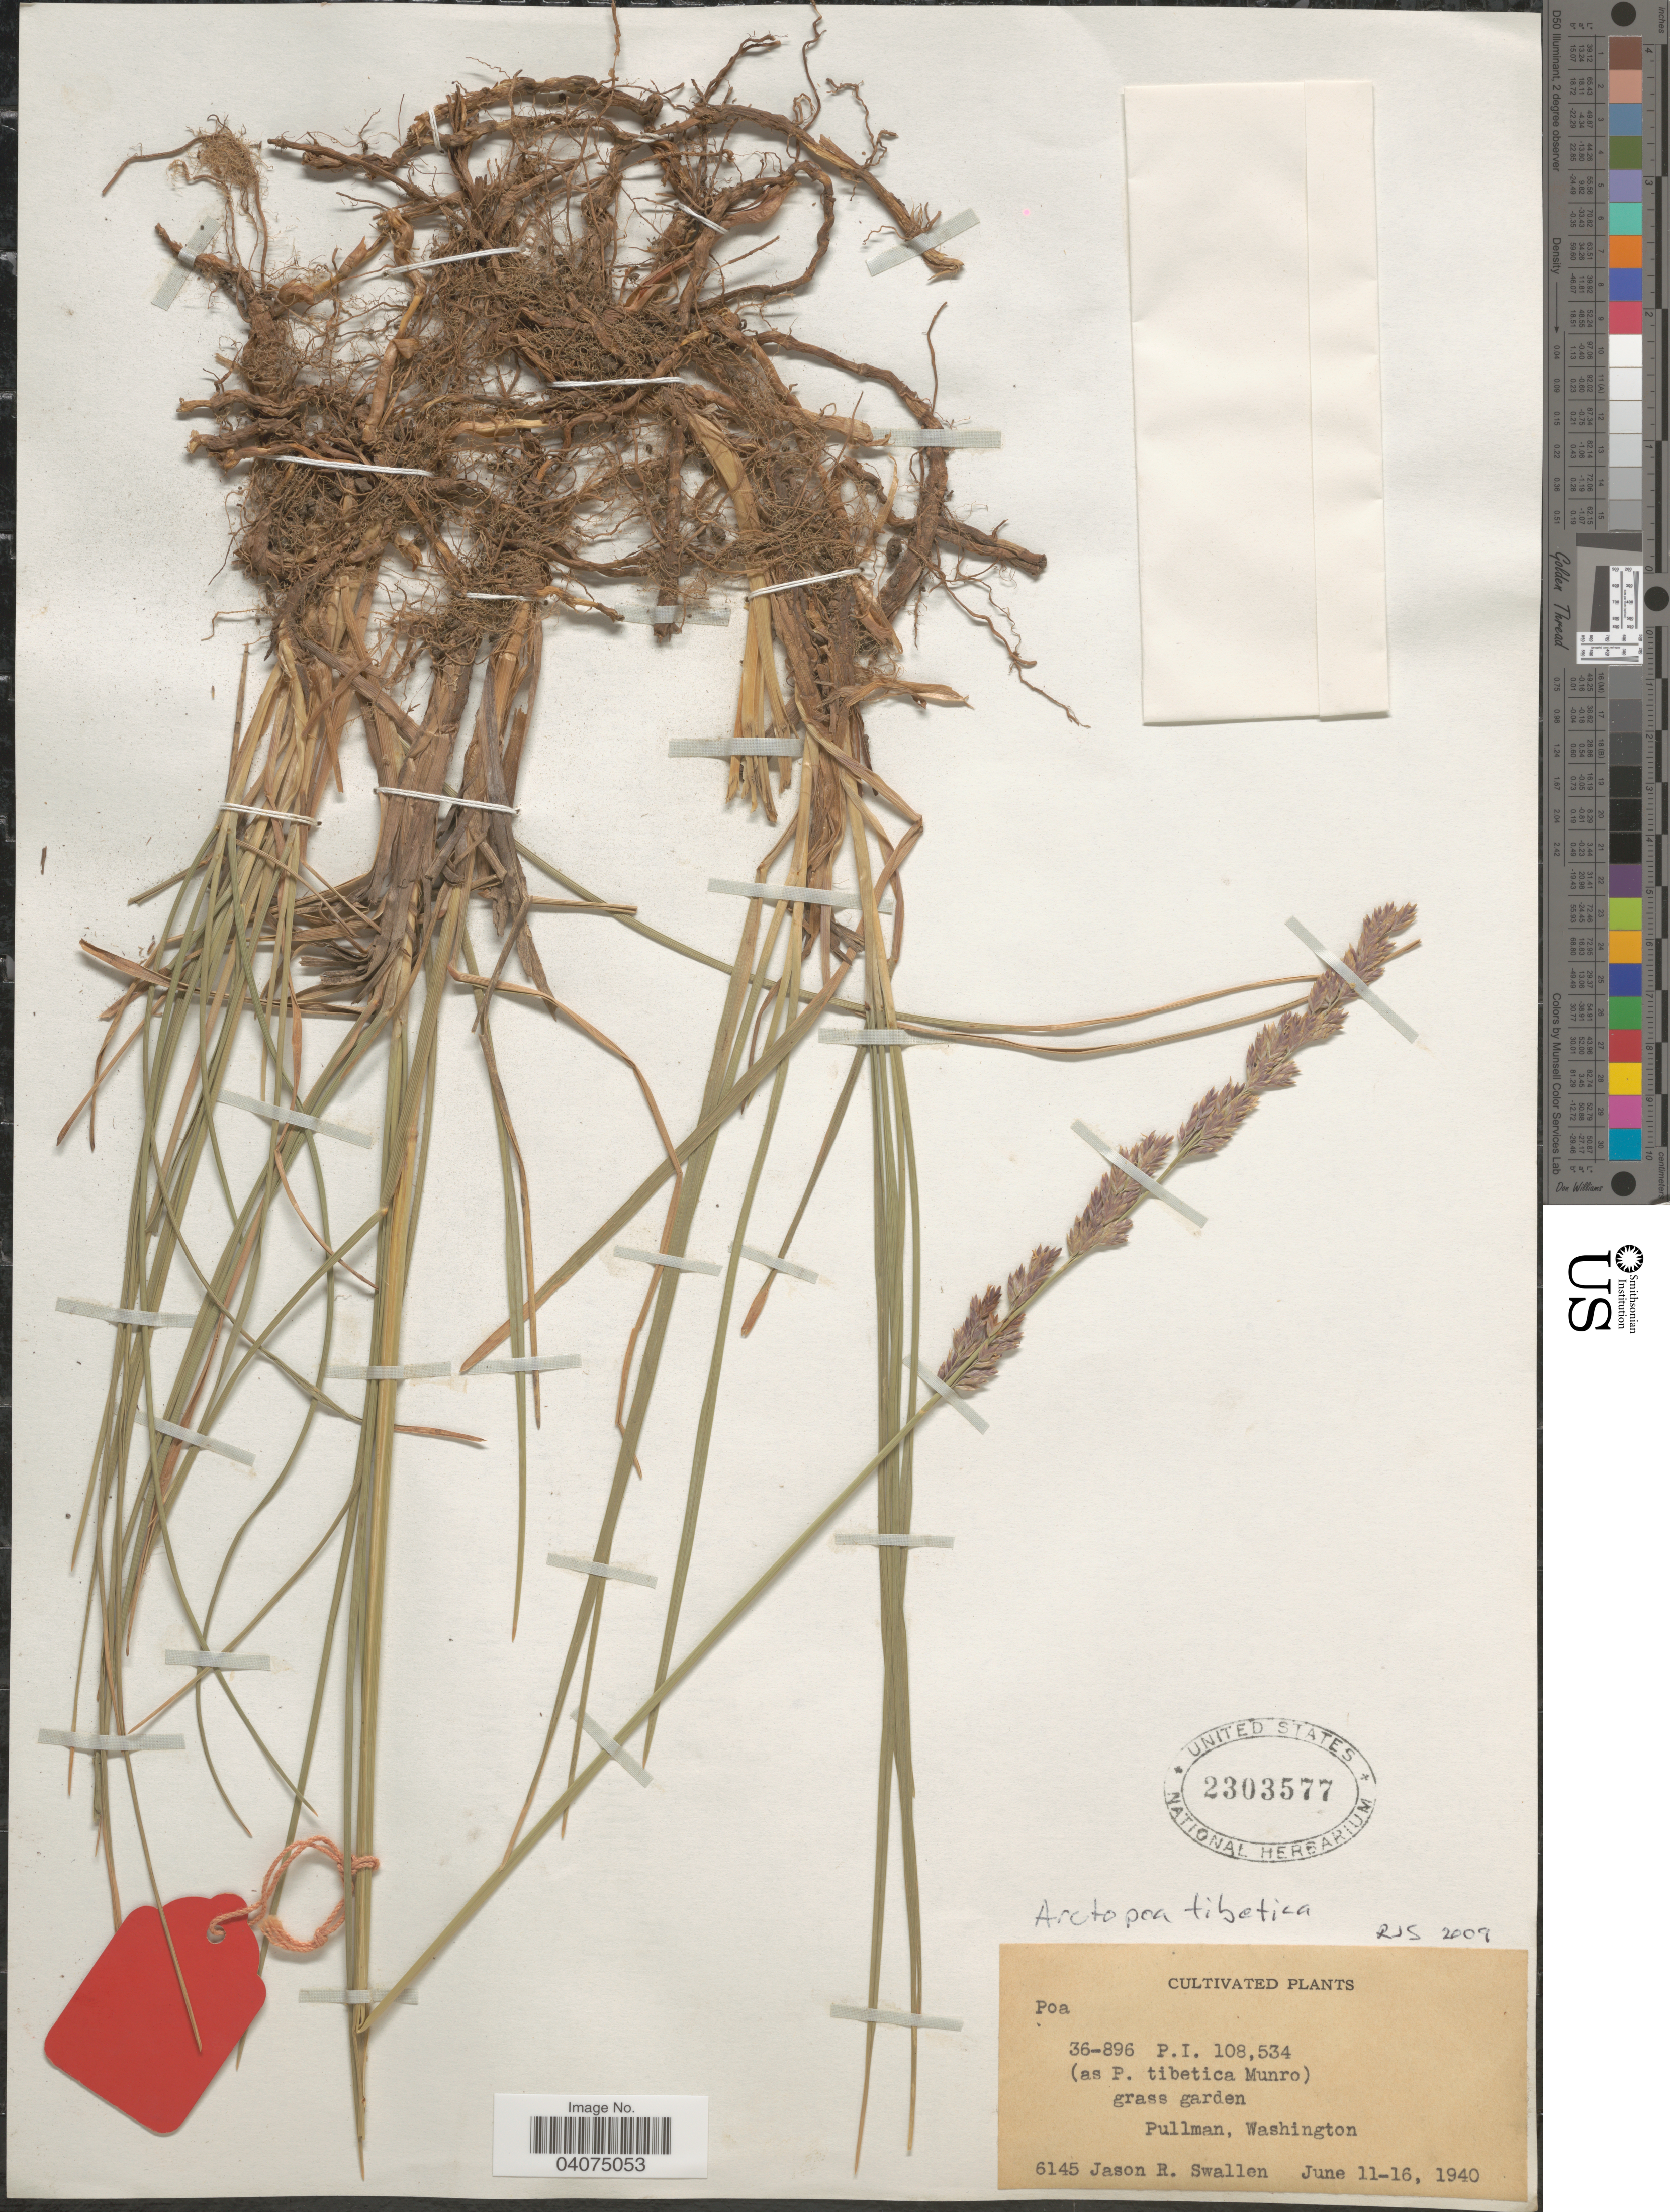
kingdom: Plantae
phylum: Tracheophyta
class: Liliopsida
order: Poales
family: Poaceae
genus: Poa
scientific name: Poa sp.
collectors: J. R. Swallen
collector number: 6145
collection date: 1940-06-11/1940-06-16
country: United States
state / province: Washington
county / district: Whitman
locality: Grass garden, Pullman.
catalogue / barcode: US 2303577